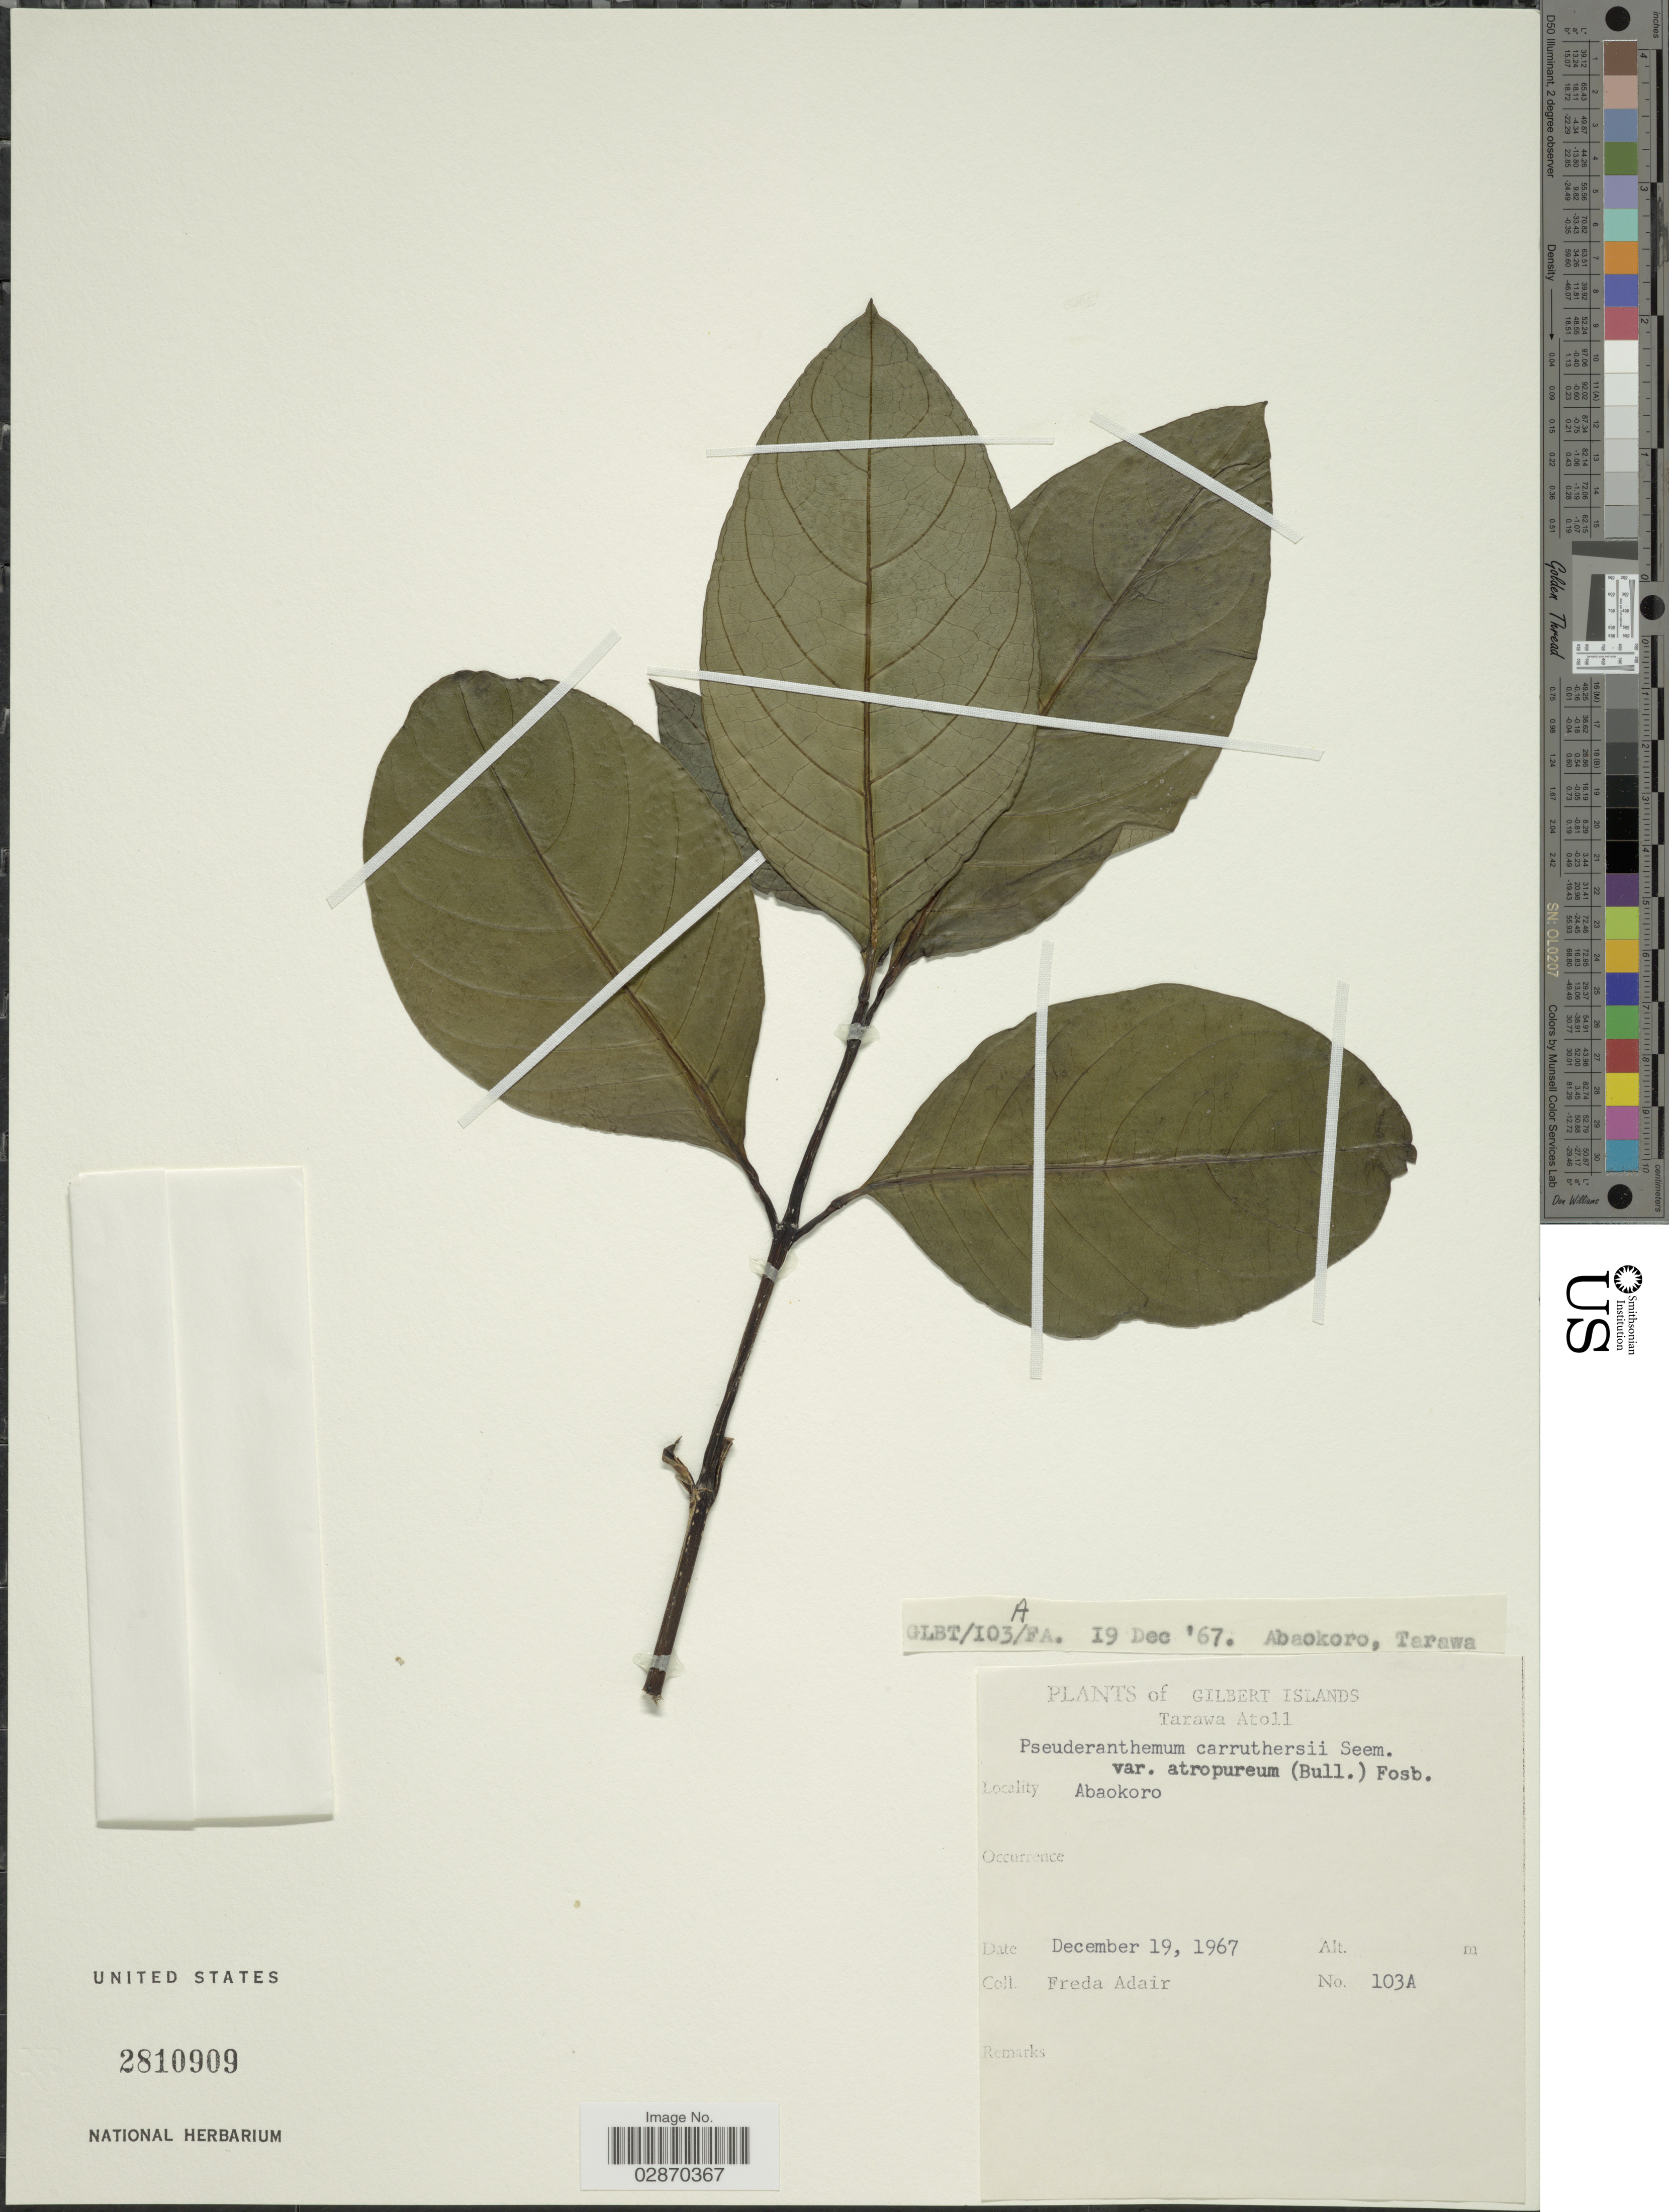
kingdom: Plantae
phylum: Tracheophyta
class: Magnoliopsida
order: Lamiales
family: Acanthaceae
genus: Pseuderanthemum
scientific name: Pseuderanthemum carruthersii var. atropurpureum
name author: (W. Bull) Fosberg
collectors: F. Adair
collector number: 103A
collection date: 1967-12-19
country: Kiribati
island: Tarawa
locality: Gilbert Islands. Tarawa Atoll. Abaokoro.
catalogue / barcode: US 2810909